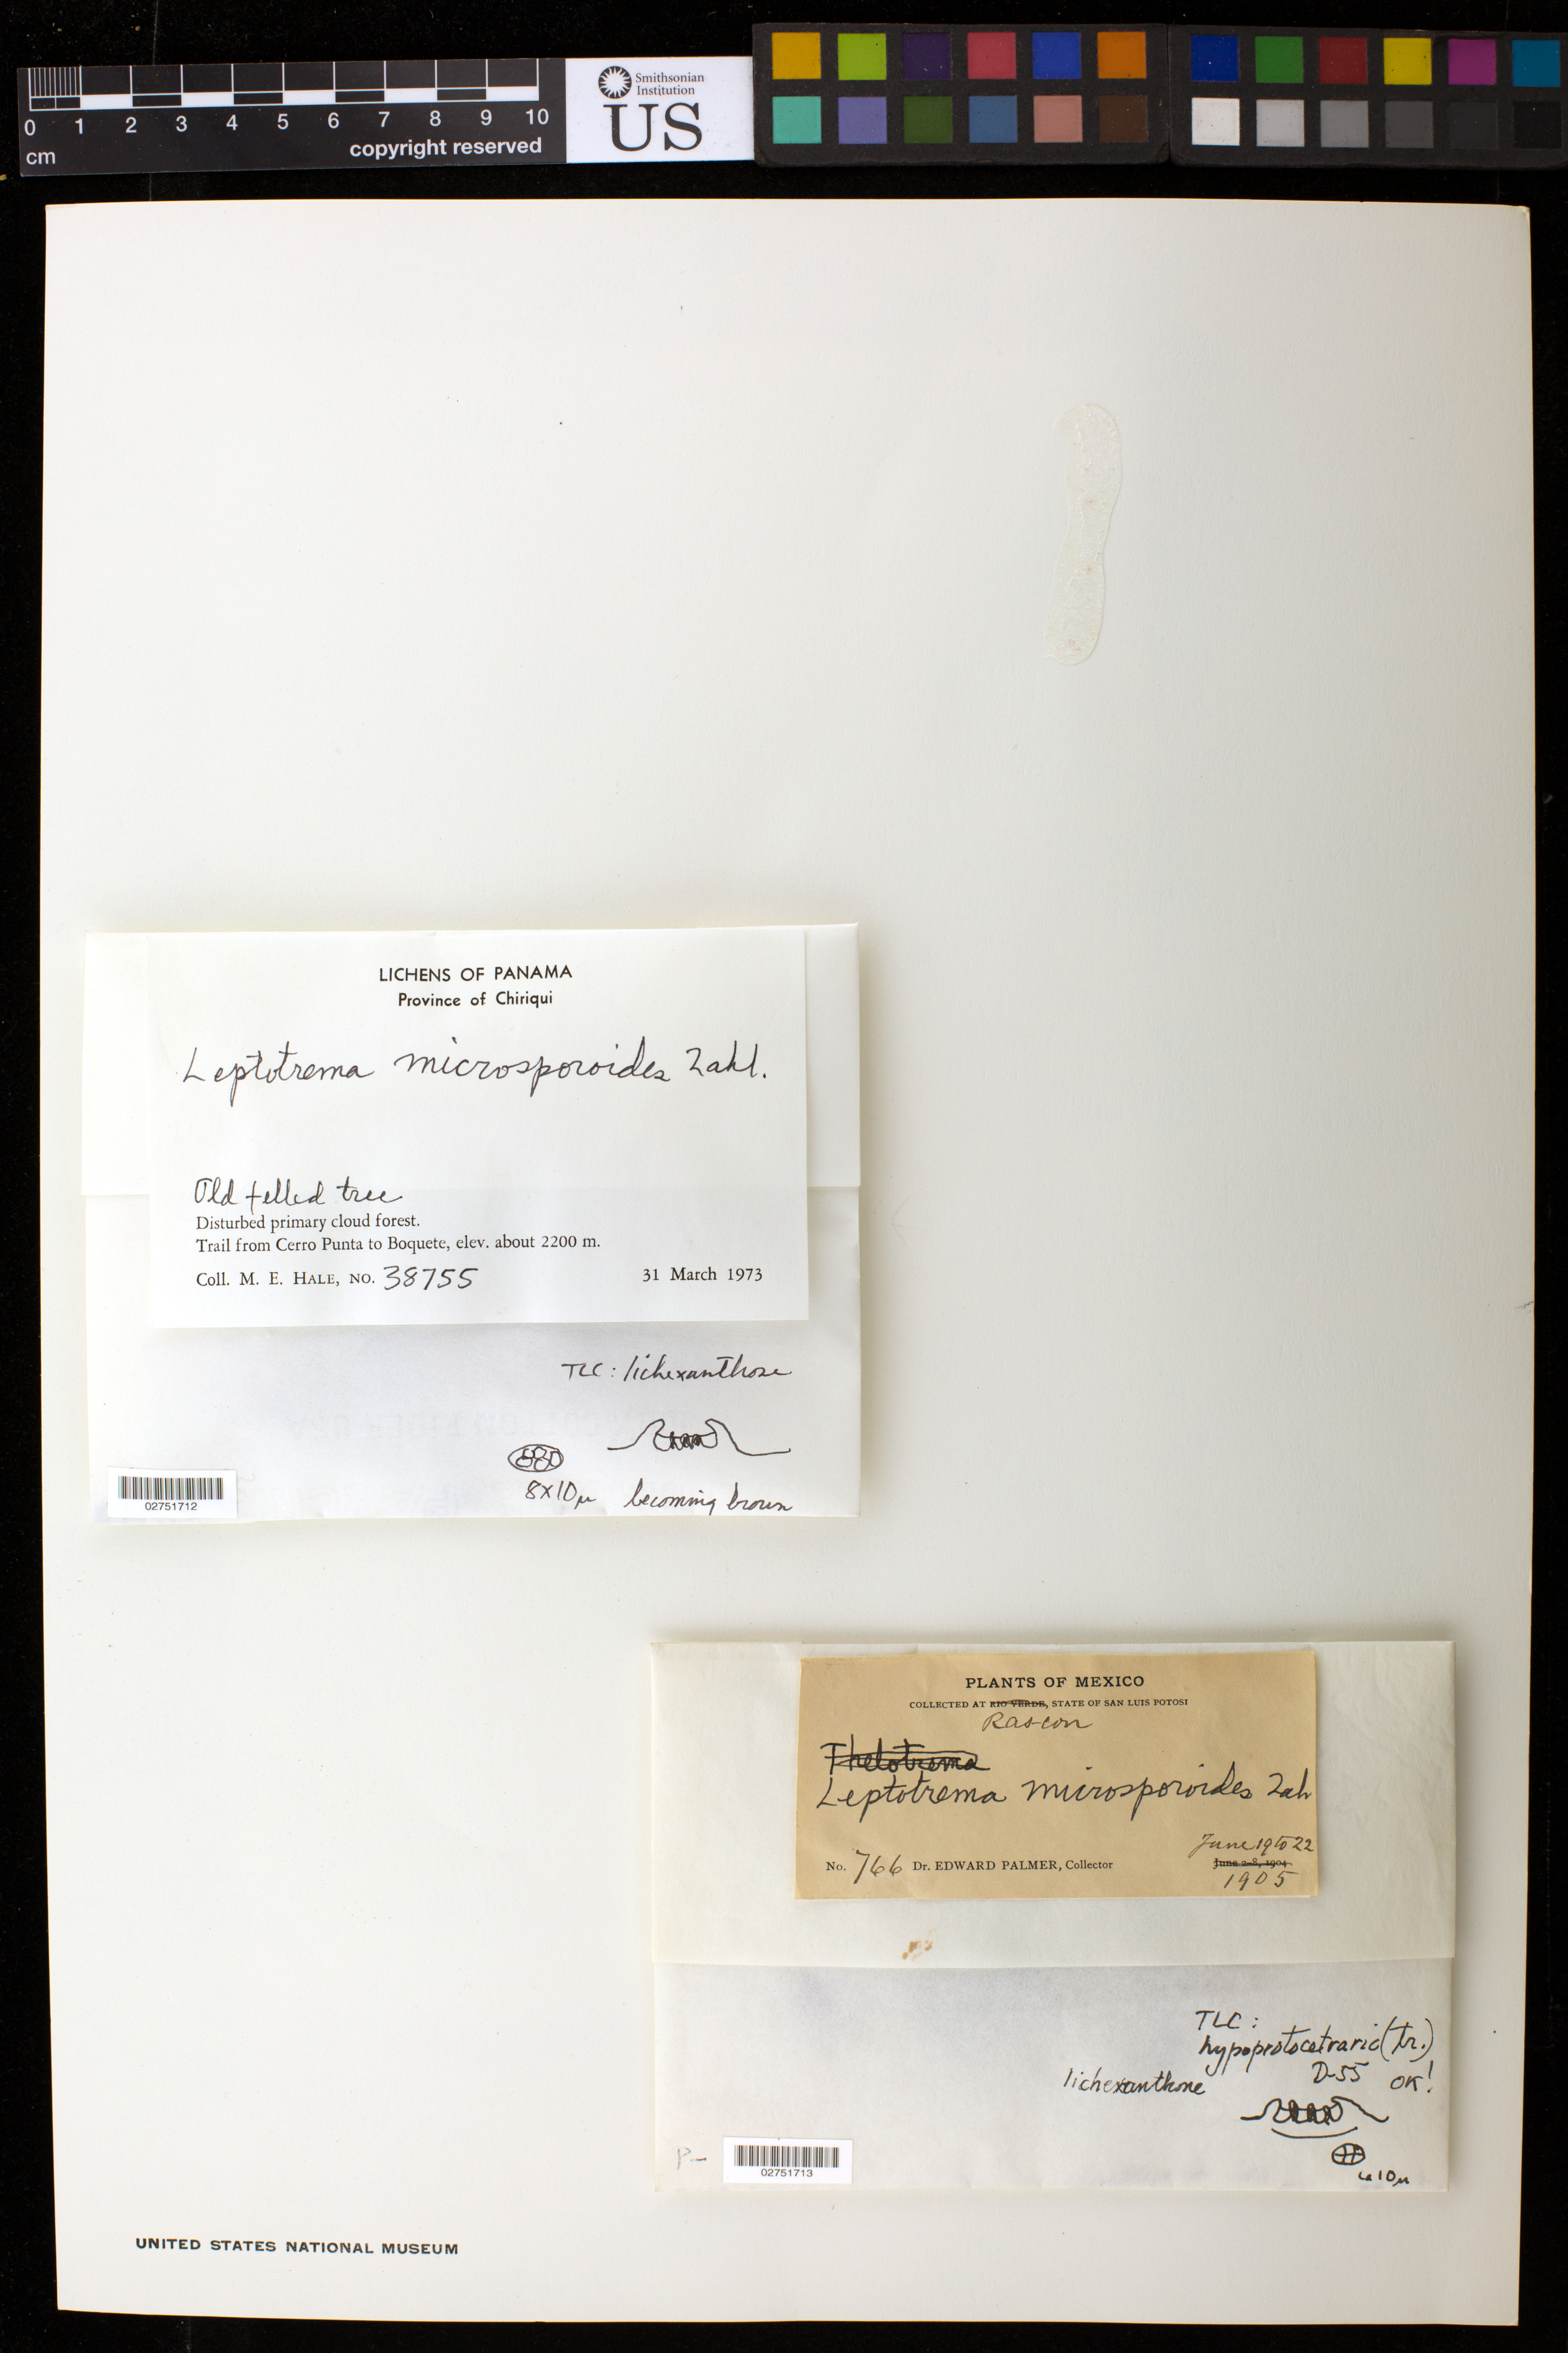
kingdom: Fungi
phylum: Ascomycota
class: Lecanoromycetes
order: Ostropales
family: Graphidaceae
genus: Ocellularia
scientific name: Ocellularia microspora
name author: (Hale) Zahlbr.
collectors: M. Hale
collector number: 38755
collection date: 1973-03-31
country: Panama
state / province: Chiriqui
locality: Trail from Cerro Punta to Boquete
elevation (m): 2200